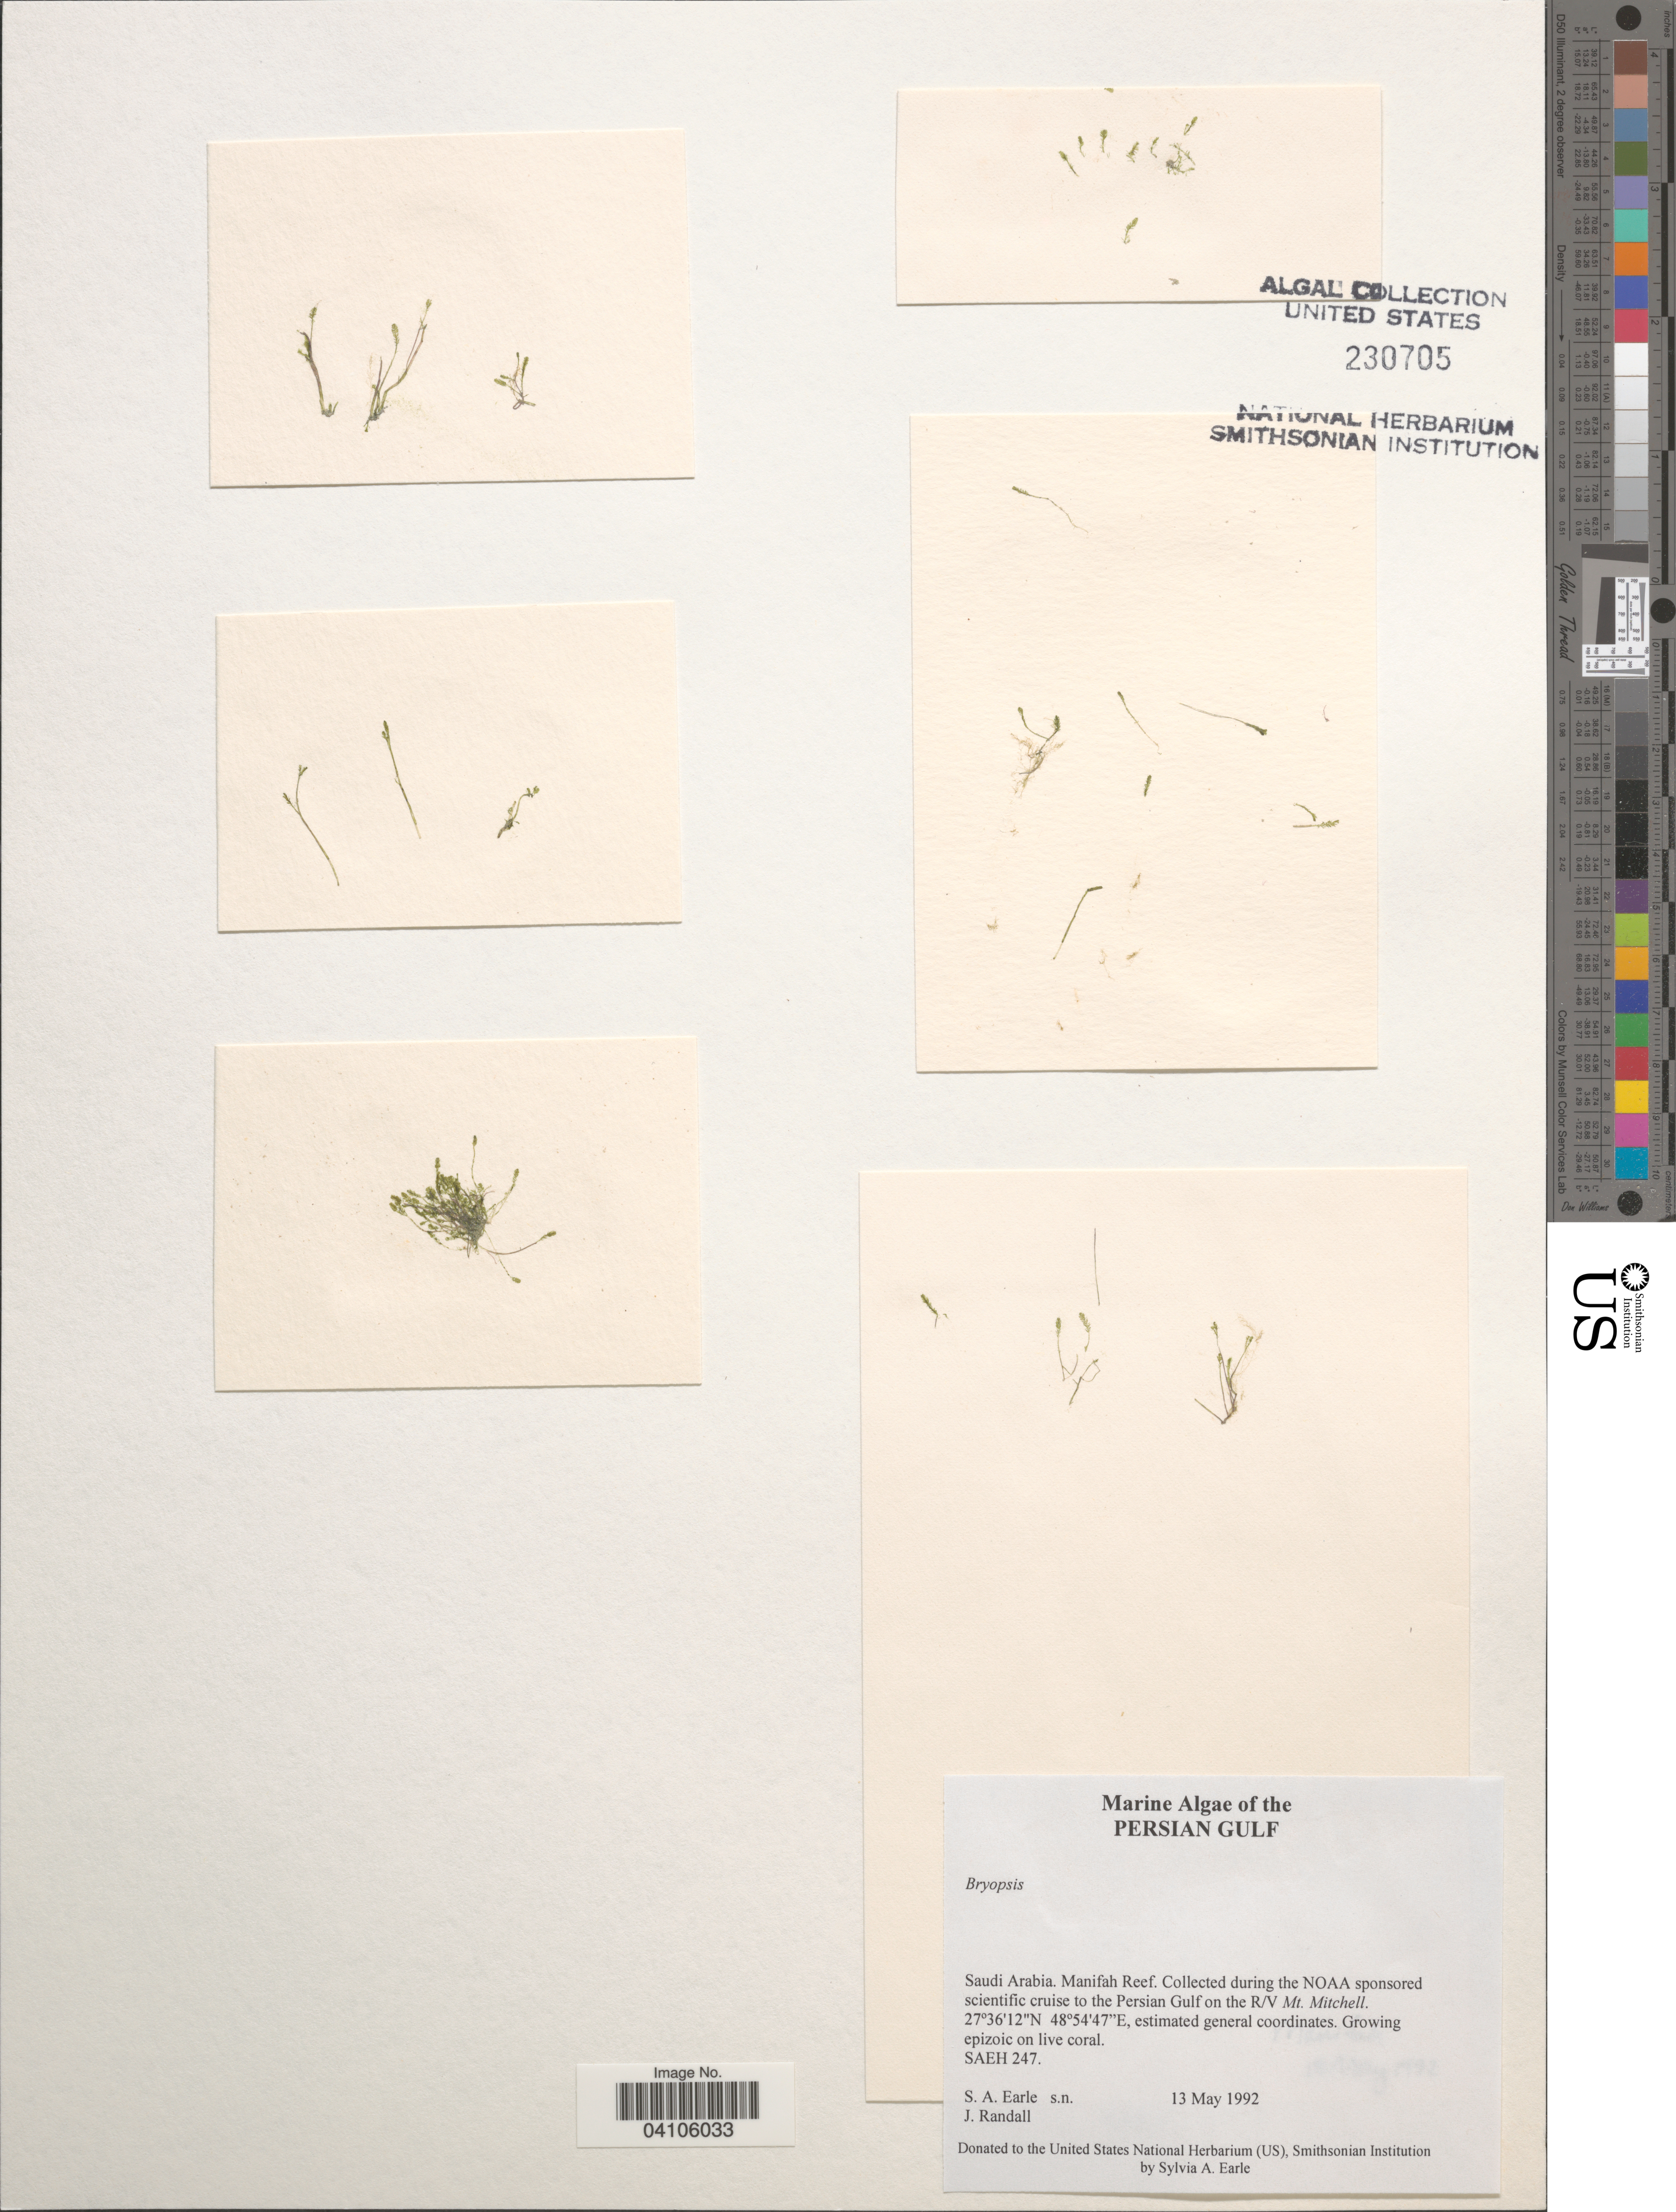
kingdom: Plantae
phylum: Chlorophyta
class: Ulvophyceae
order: Bryopsidales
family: Bryopsidaceae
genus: Bryopsis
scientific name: Bryopsis sp.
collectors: S. A. Earle & J. Randall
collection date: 1992-05-13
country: Saudi Arabia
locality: Persian Gulf. Manifah Reef. The NOAA sponsored scientific cruise to the Persian Gulf on the R/V Mt. Mitchell.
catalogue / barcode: US 230705